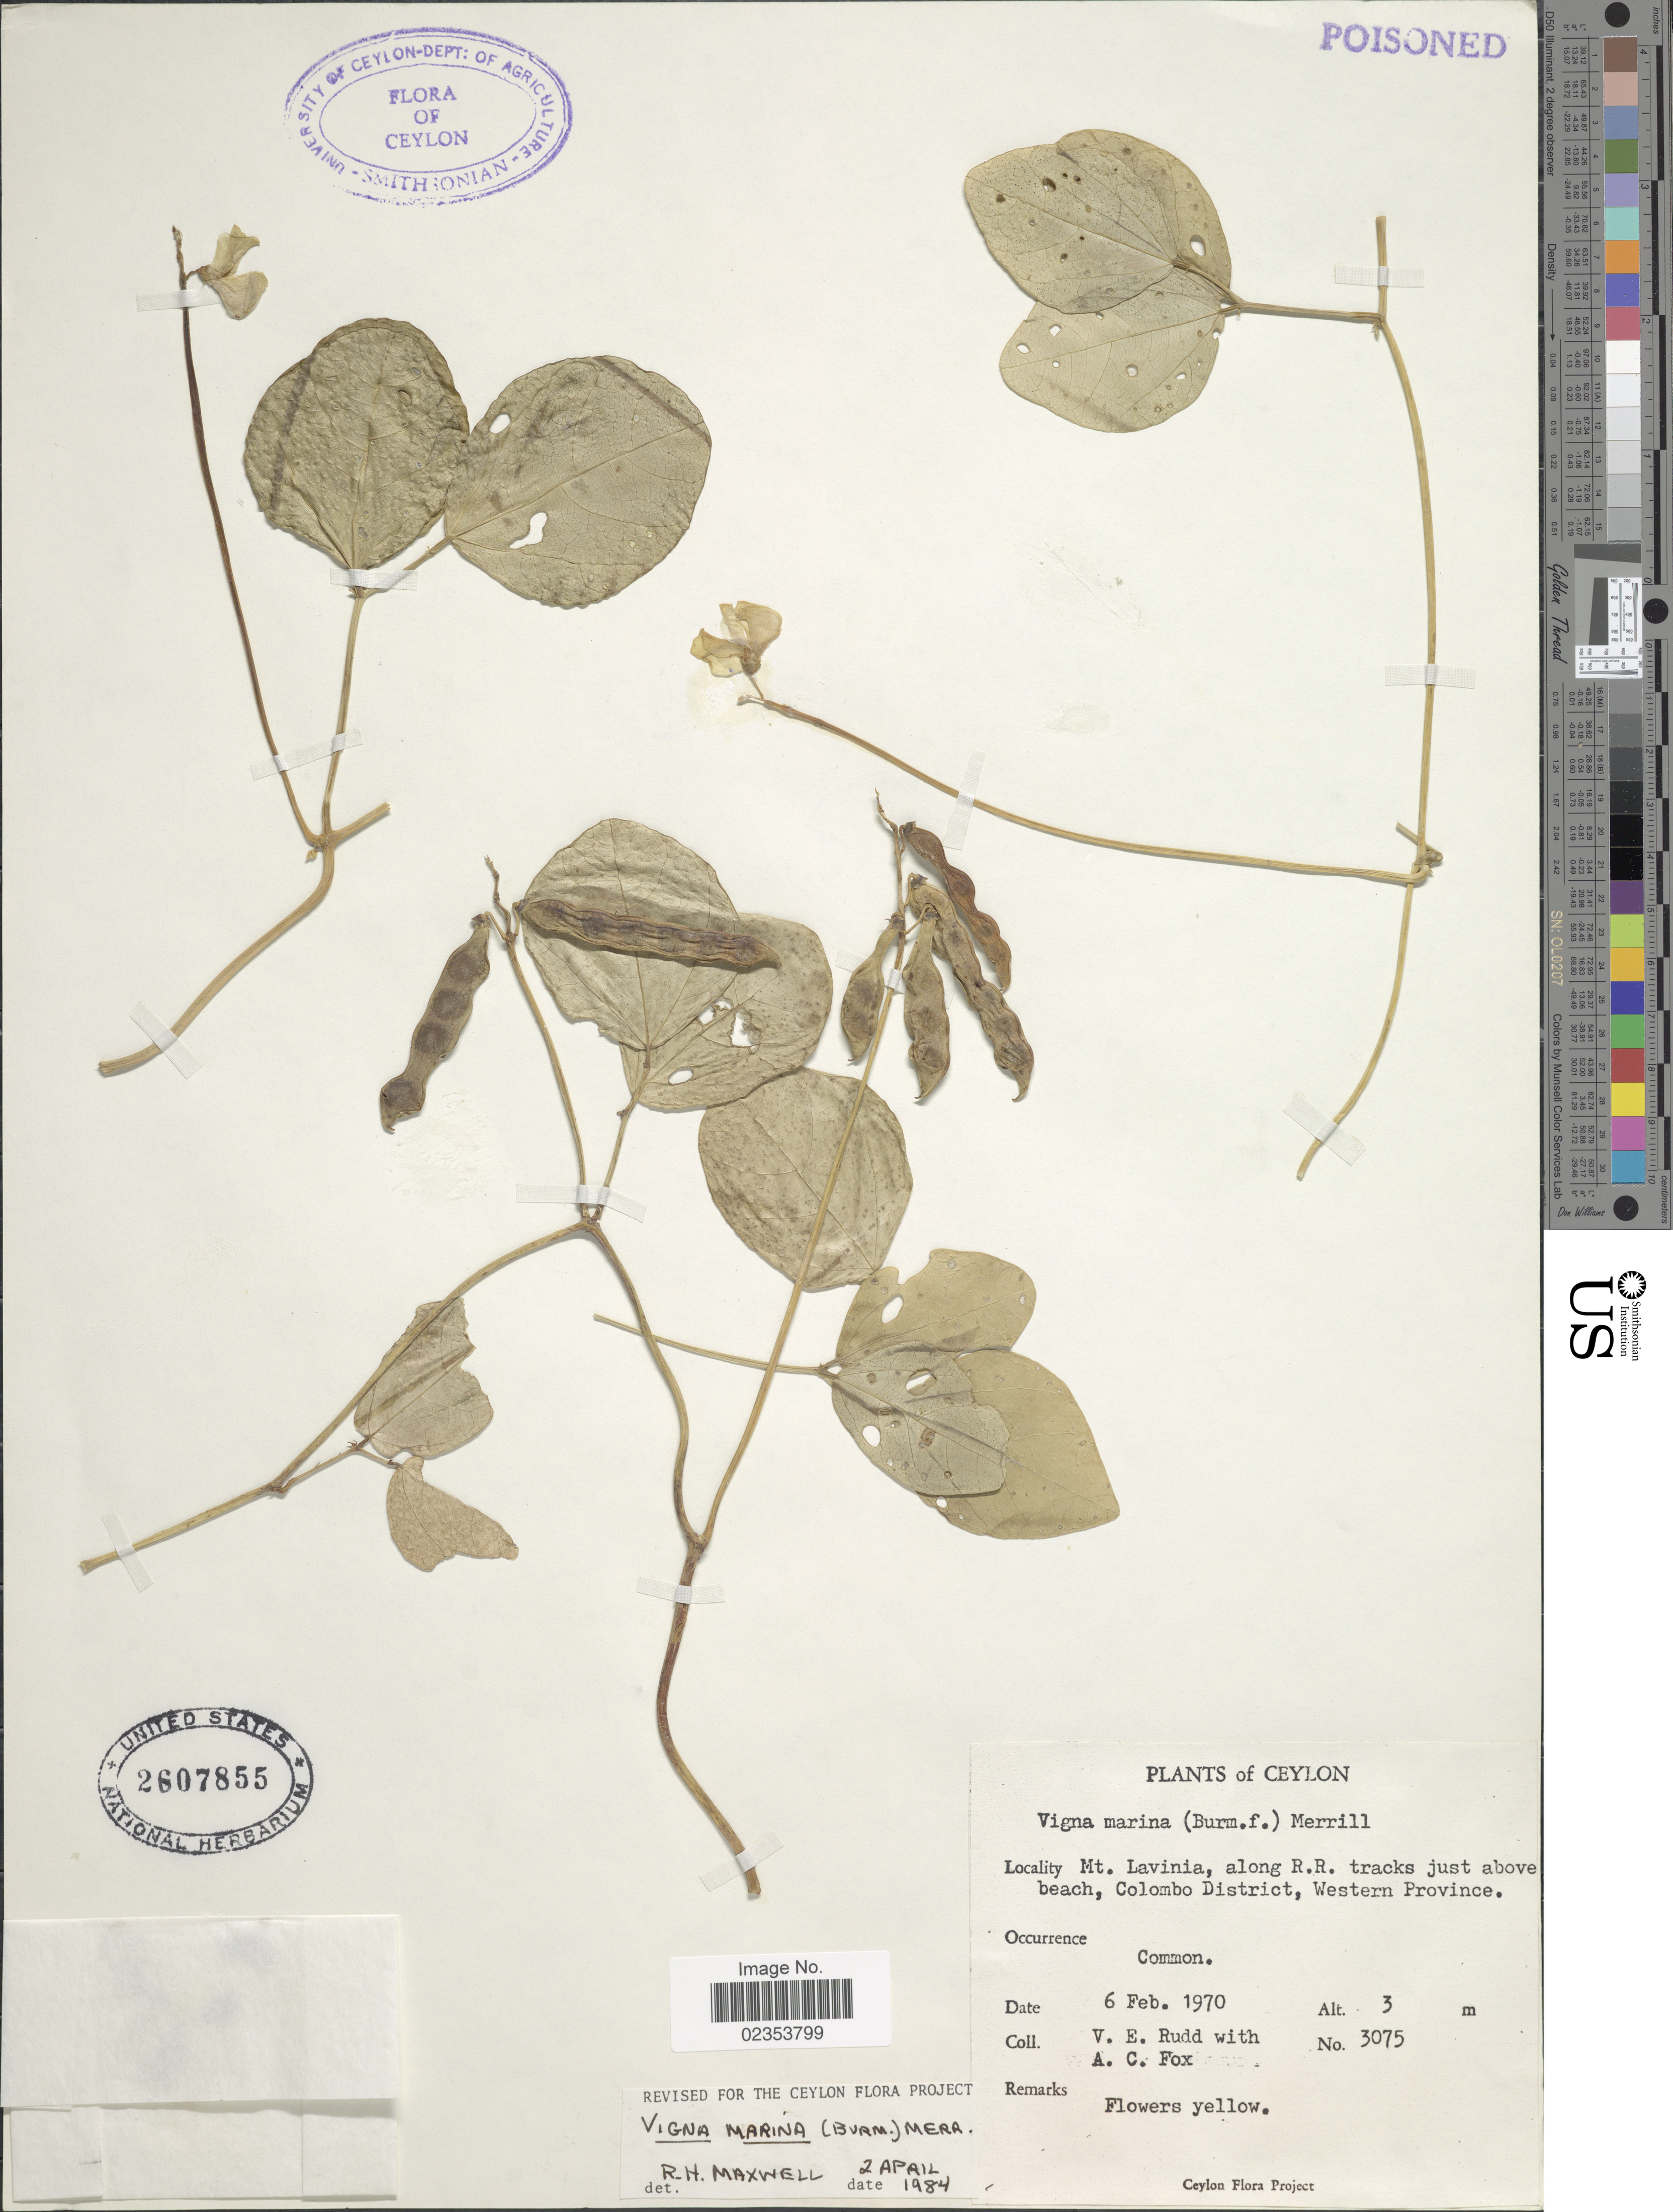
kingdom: Plantae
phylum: Tracheophyta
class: Magnoliopsida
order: Fabales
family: Fabaceae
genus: Vigna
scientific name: Vigna marina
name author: (Burm.) Merr.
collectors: V. E. Rudd & A. Fox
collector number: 3075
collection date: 1970-03-06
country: Sri Lanka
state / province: Western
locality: Ceylon. Mt. Lavinia, along R. R. tracks just above beach, Colombo District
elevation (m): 3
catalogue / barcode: US 2607855